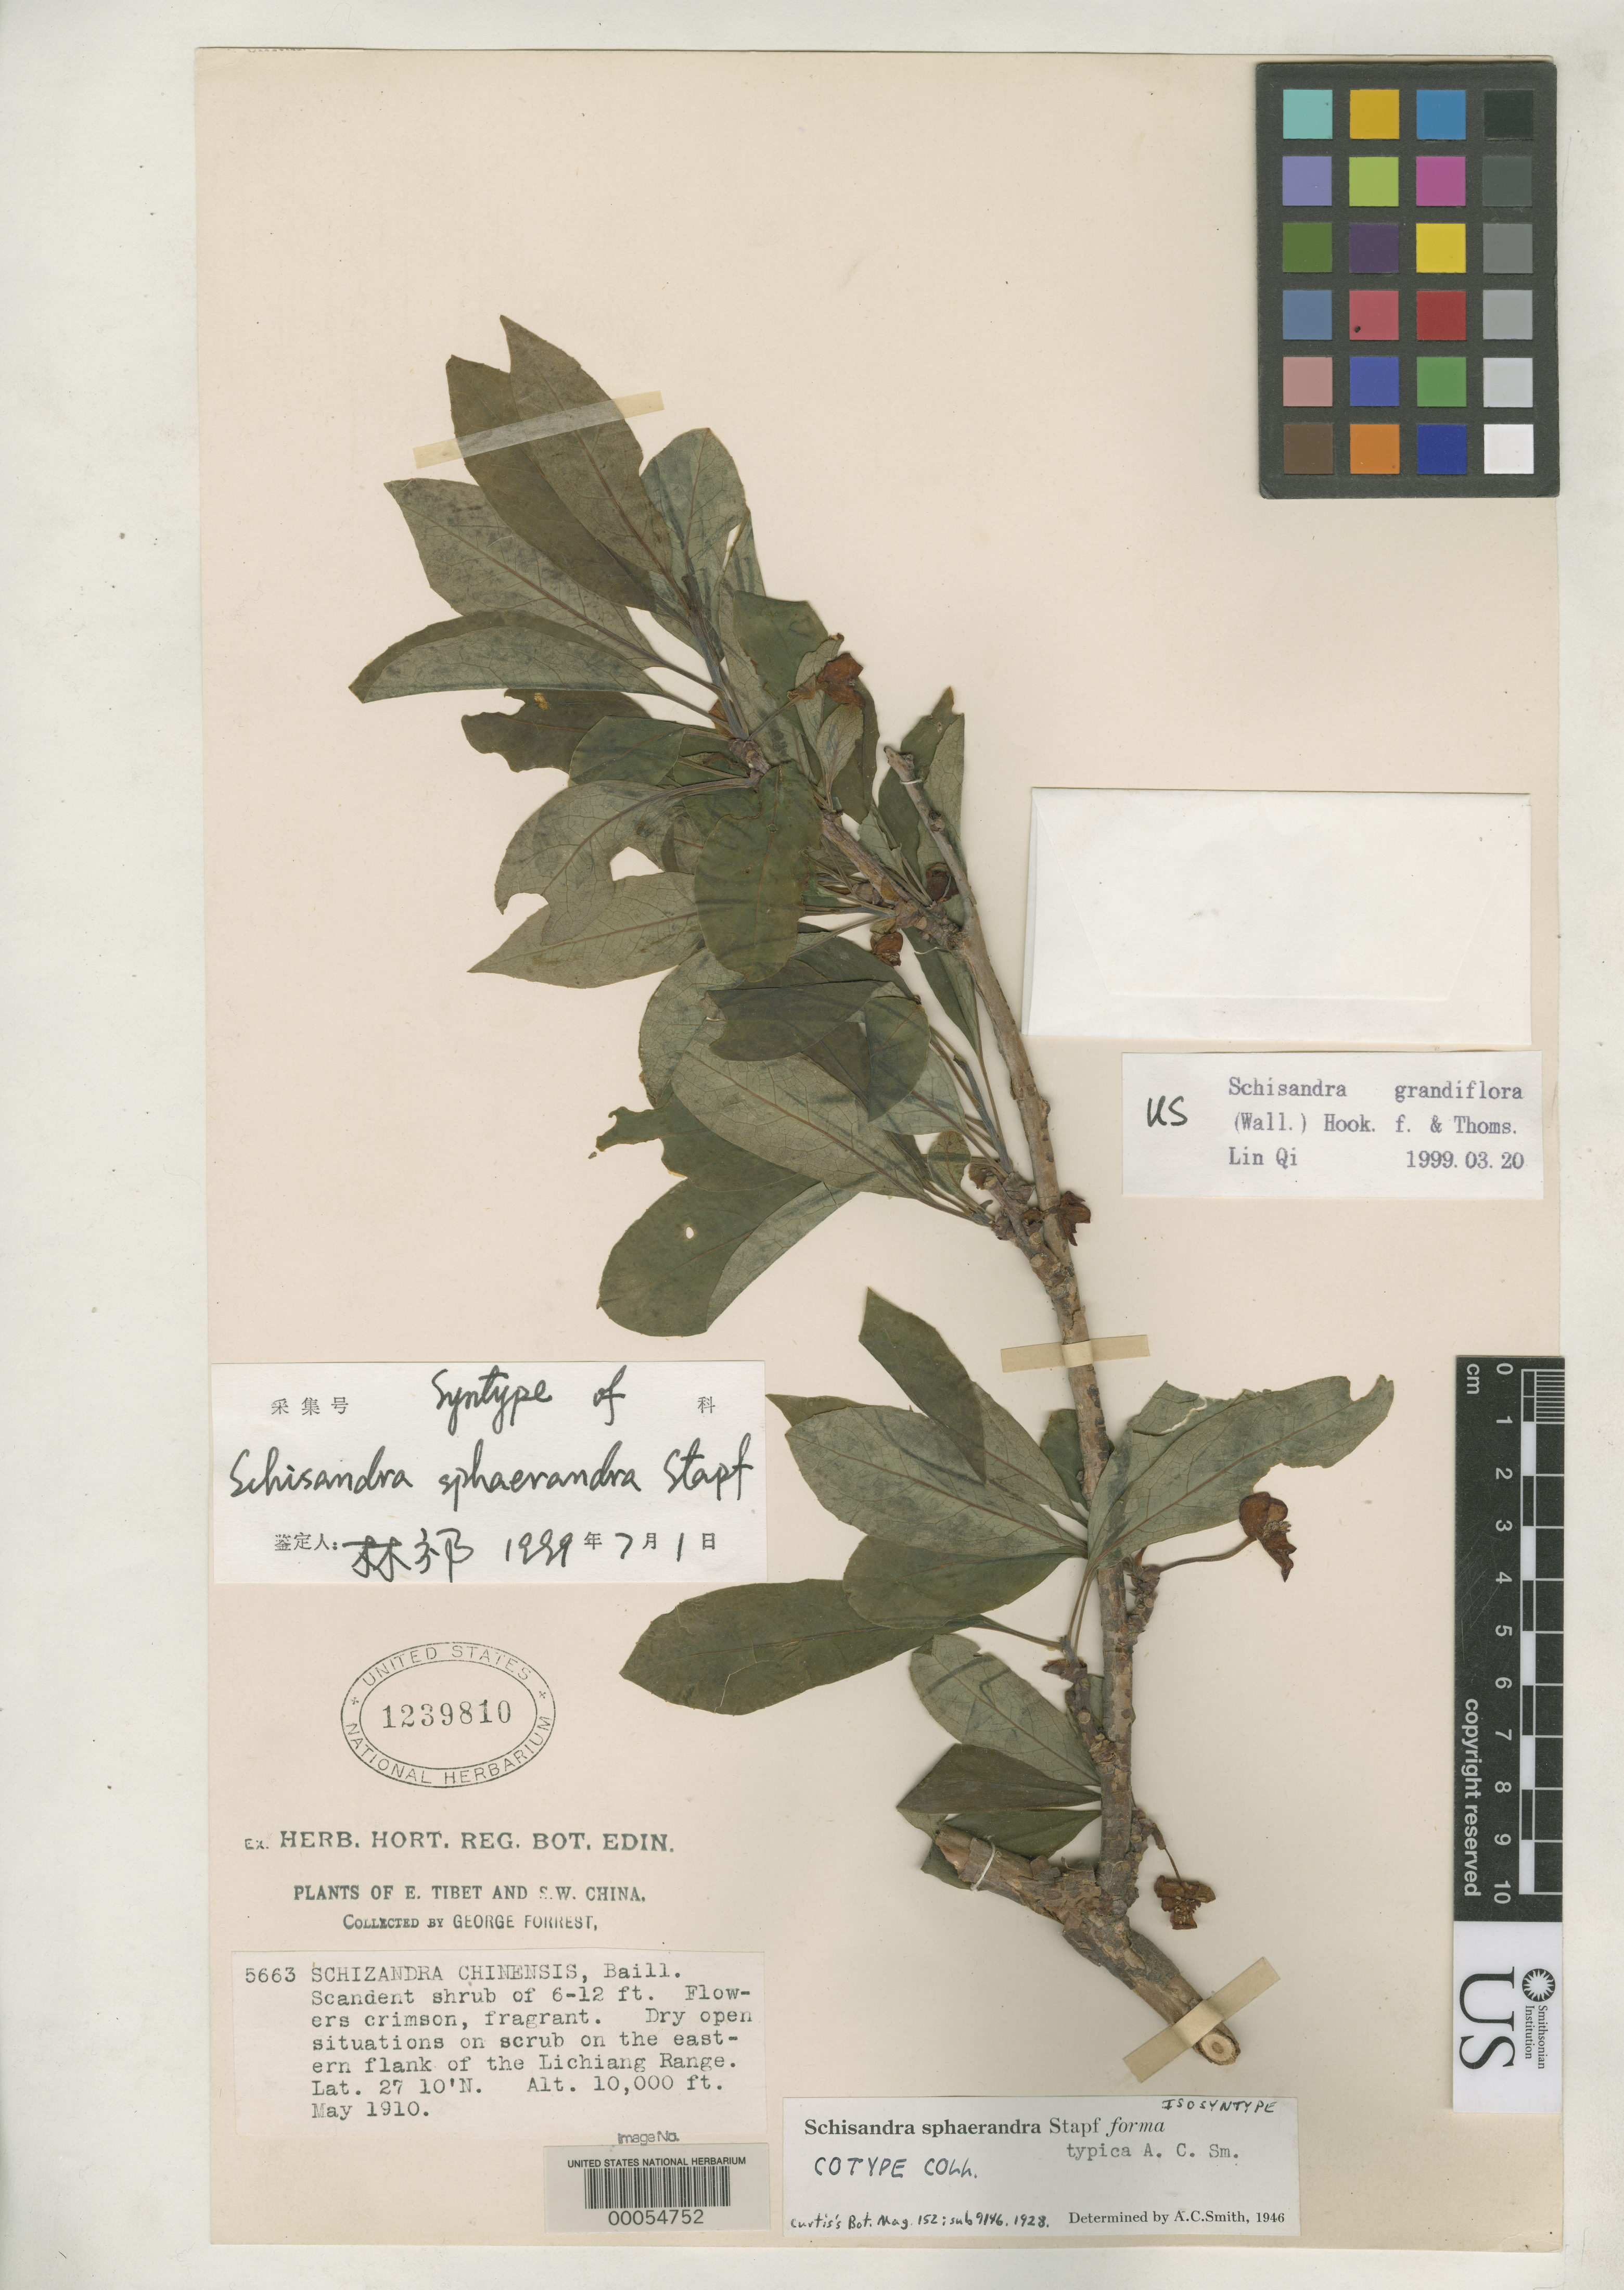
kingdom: Plantae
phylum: Tracheophyta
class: Magnoliopsida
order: Austrobaileyales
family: Schisandraceae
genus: Schisandra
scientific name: Schisandra sphaerandra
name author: Stapf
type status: Syntype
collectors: G. Forrest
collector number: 5663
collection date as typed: May 1910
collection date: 1910-05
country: China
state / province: Xizang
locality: Eastern flank of Lichiang Range. (lat/long recorded as: lat=27:10:0:N long=:::)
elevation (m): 3048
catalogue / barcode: US 1239810